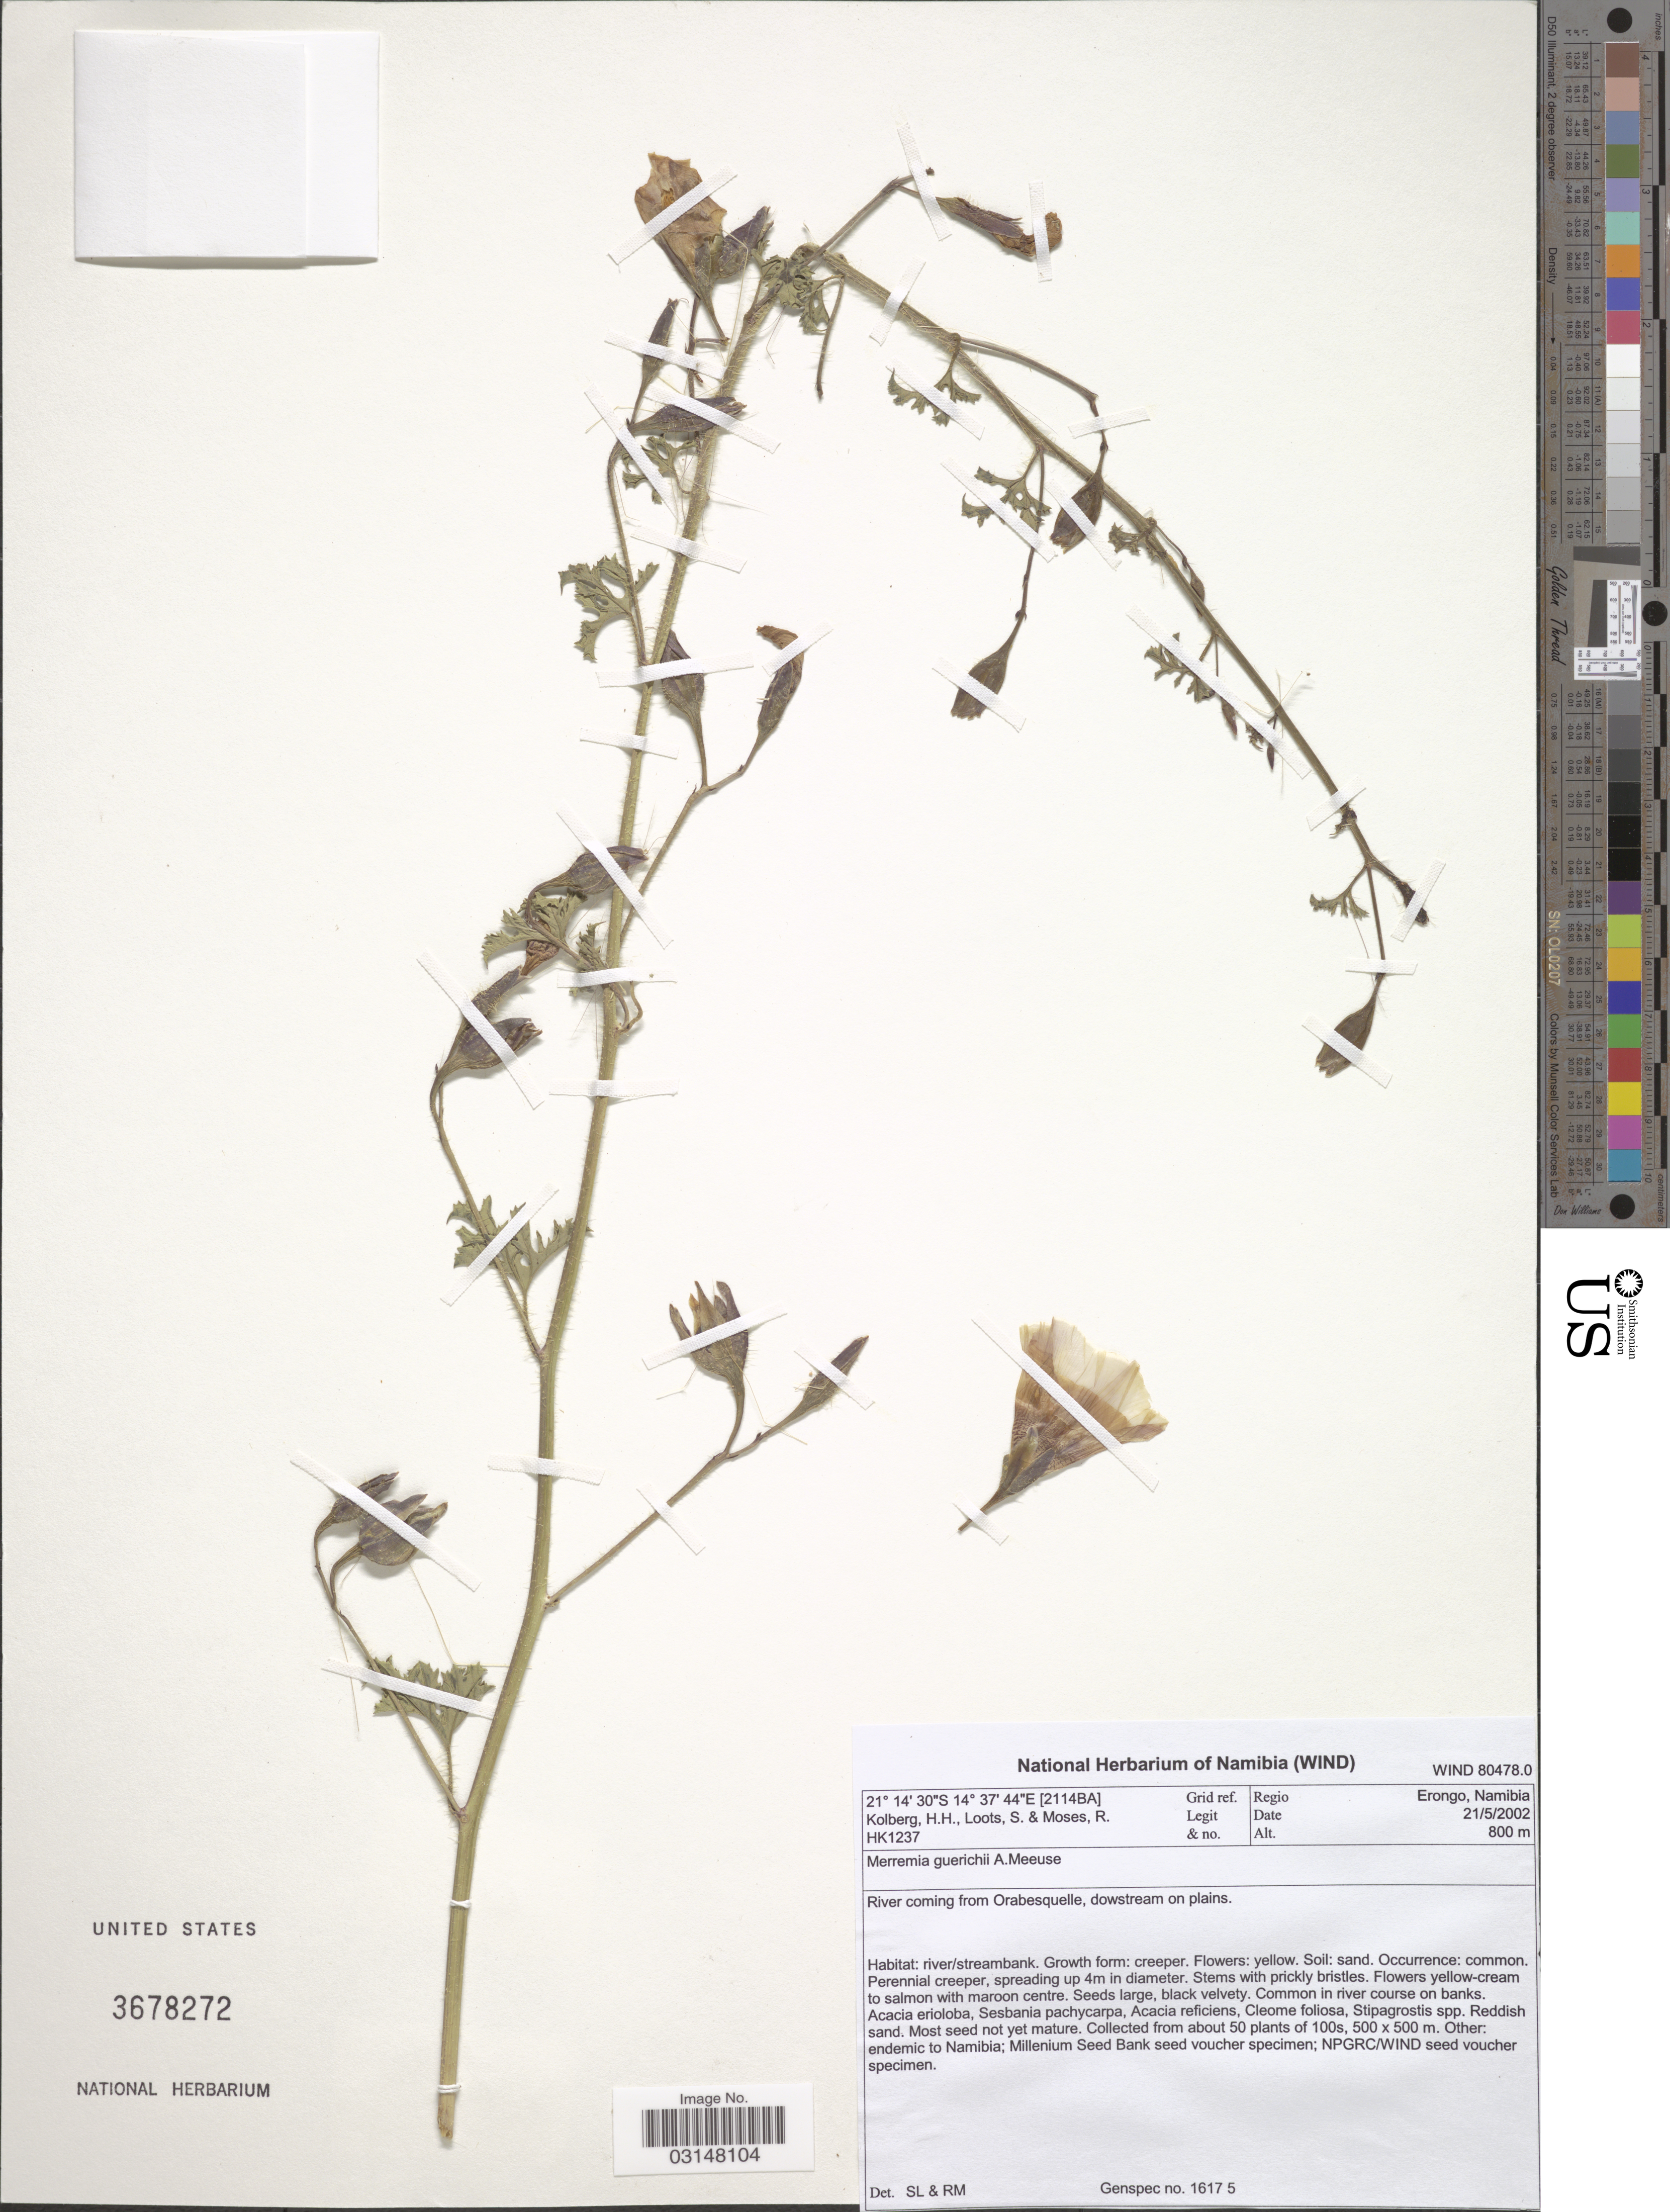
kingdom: Plantae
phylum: Tracheophyta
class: Magnoliopsida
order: Solanales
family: Convolvulaceae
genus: Distimake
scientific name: Distimake guerichii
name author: (A. Meeuse) A. R. Simões & Staples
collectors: H. H. Kolberg, S. Loots & R. Moses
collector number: HK1237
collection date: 2002-05-21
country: Namibia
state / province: Erongo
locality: [2114BA] Grid ref. Regio Erongo. River coming from Orabesquelle, downstream on plains.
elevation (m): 800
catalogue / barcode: US 3678272